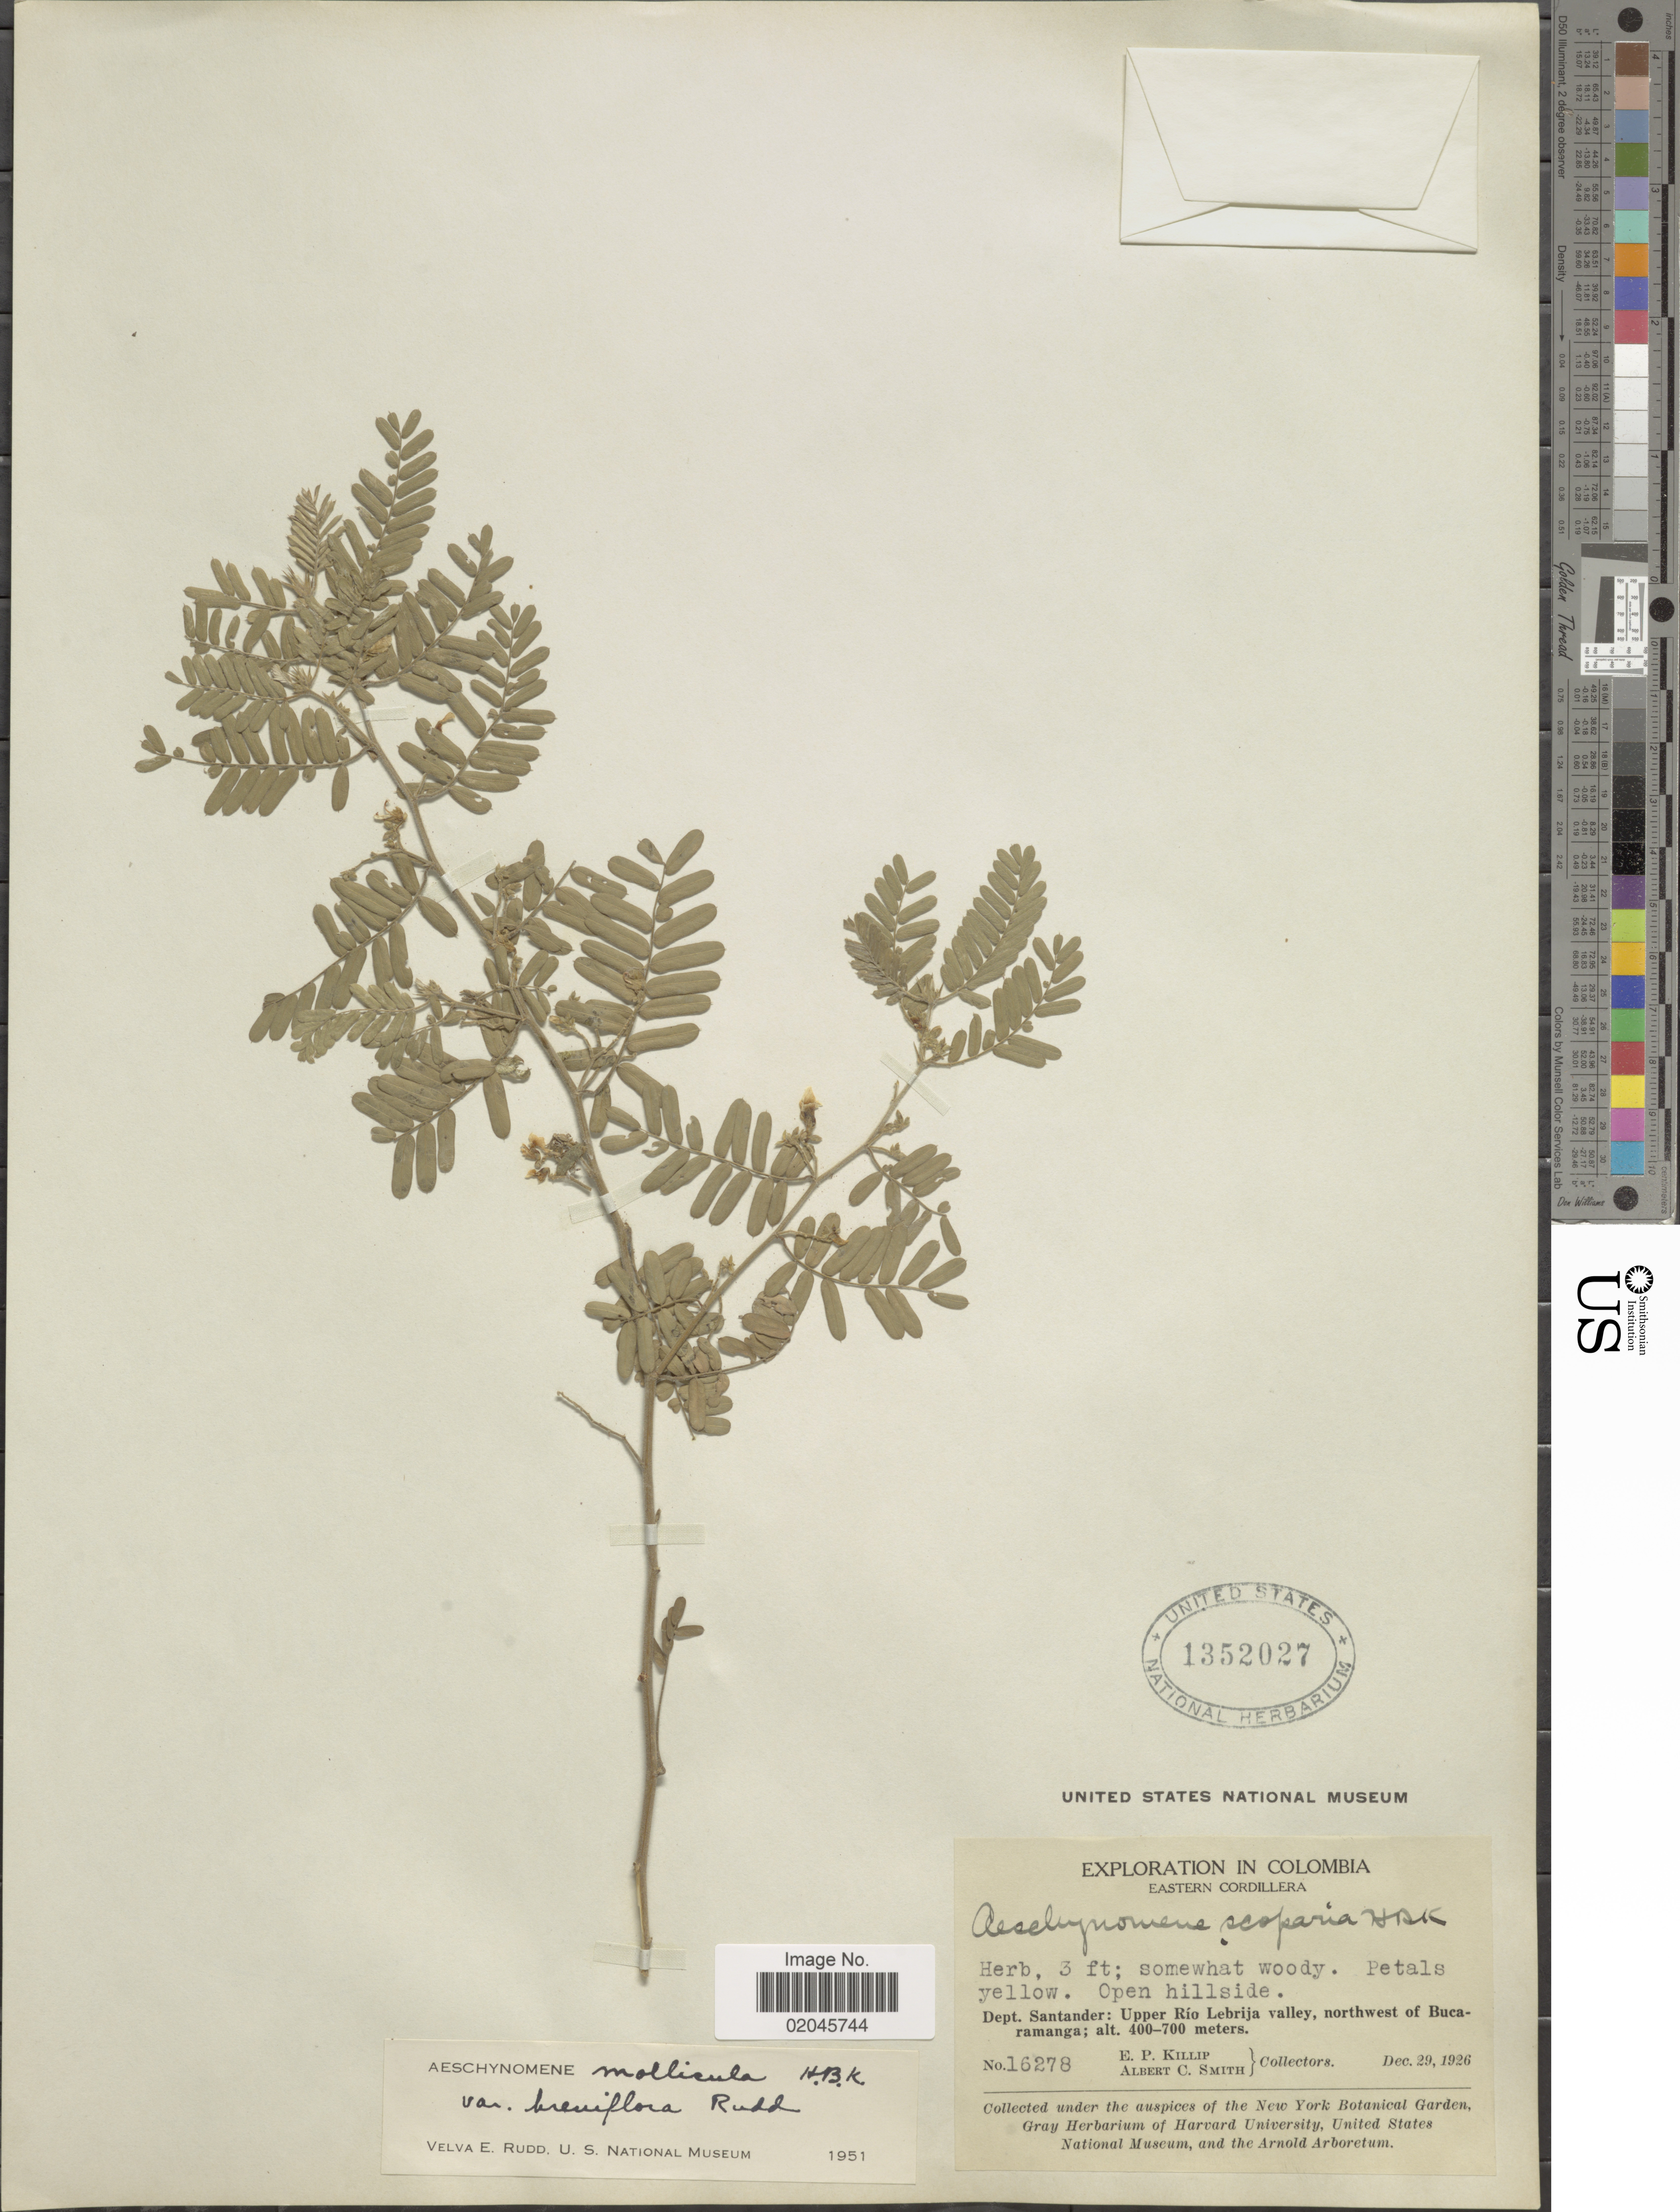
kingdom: Plantae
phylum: Tracheophyta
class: Magnoliopsida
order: Fabales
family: Fabaceae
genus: Aeschynomene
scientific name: Aeschynomene mollicula var. breviflora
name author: Rudd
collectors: E. P. Killip & A. C. Smith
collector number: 16278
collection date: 1926-12-29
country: Colombia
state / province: Santander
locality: Eastern Cordillera, Upper Rio Lebrija valley, northewest of Buca-ramanga, open hillside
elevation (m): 400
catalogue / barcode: US 1352027